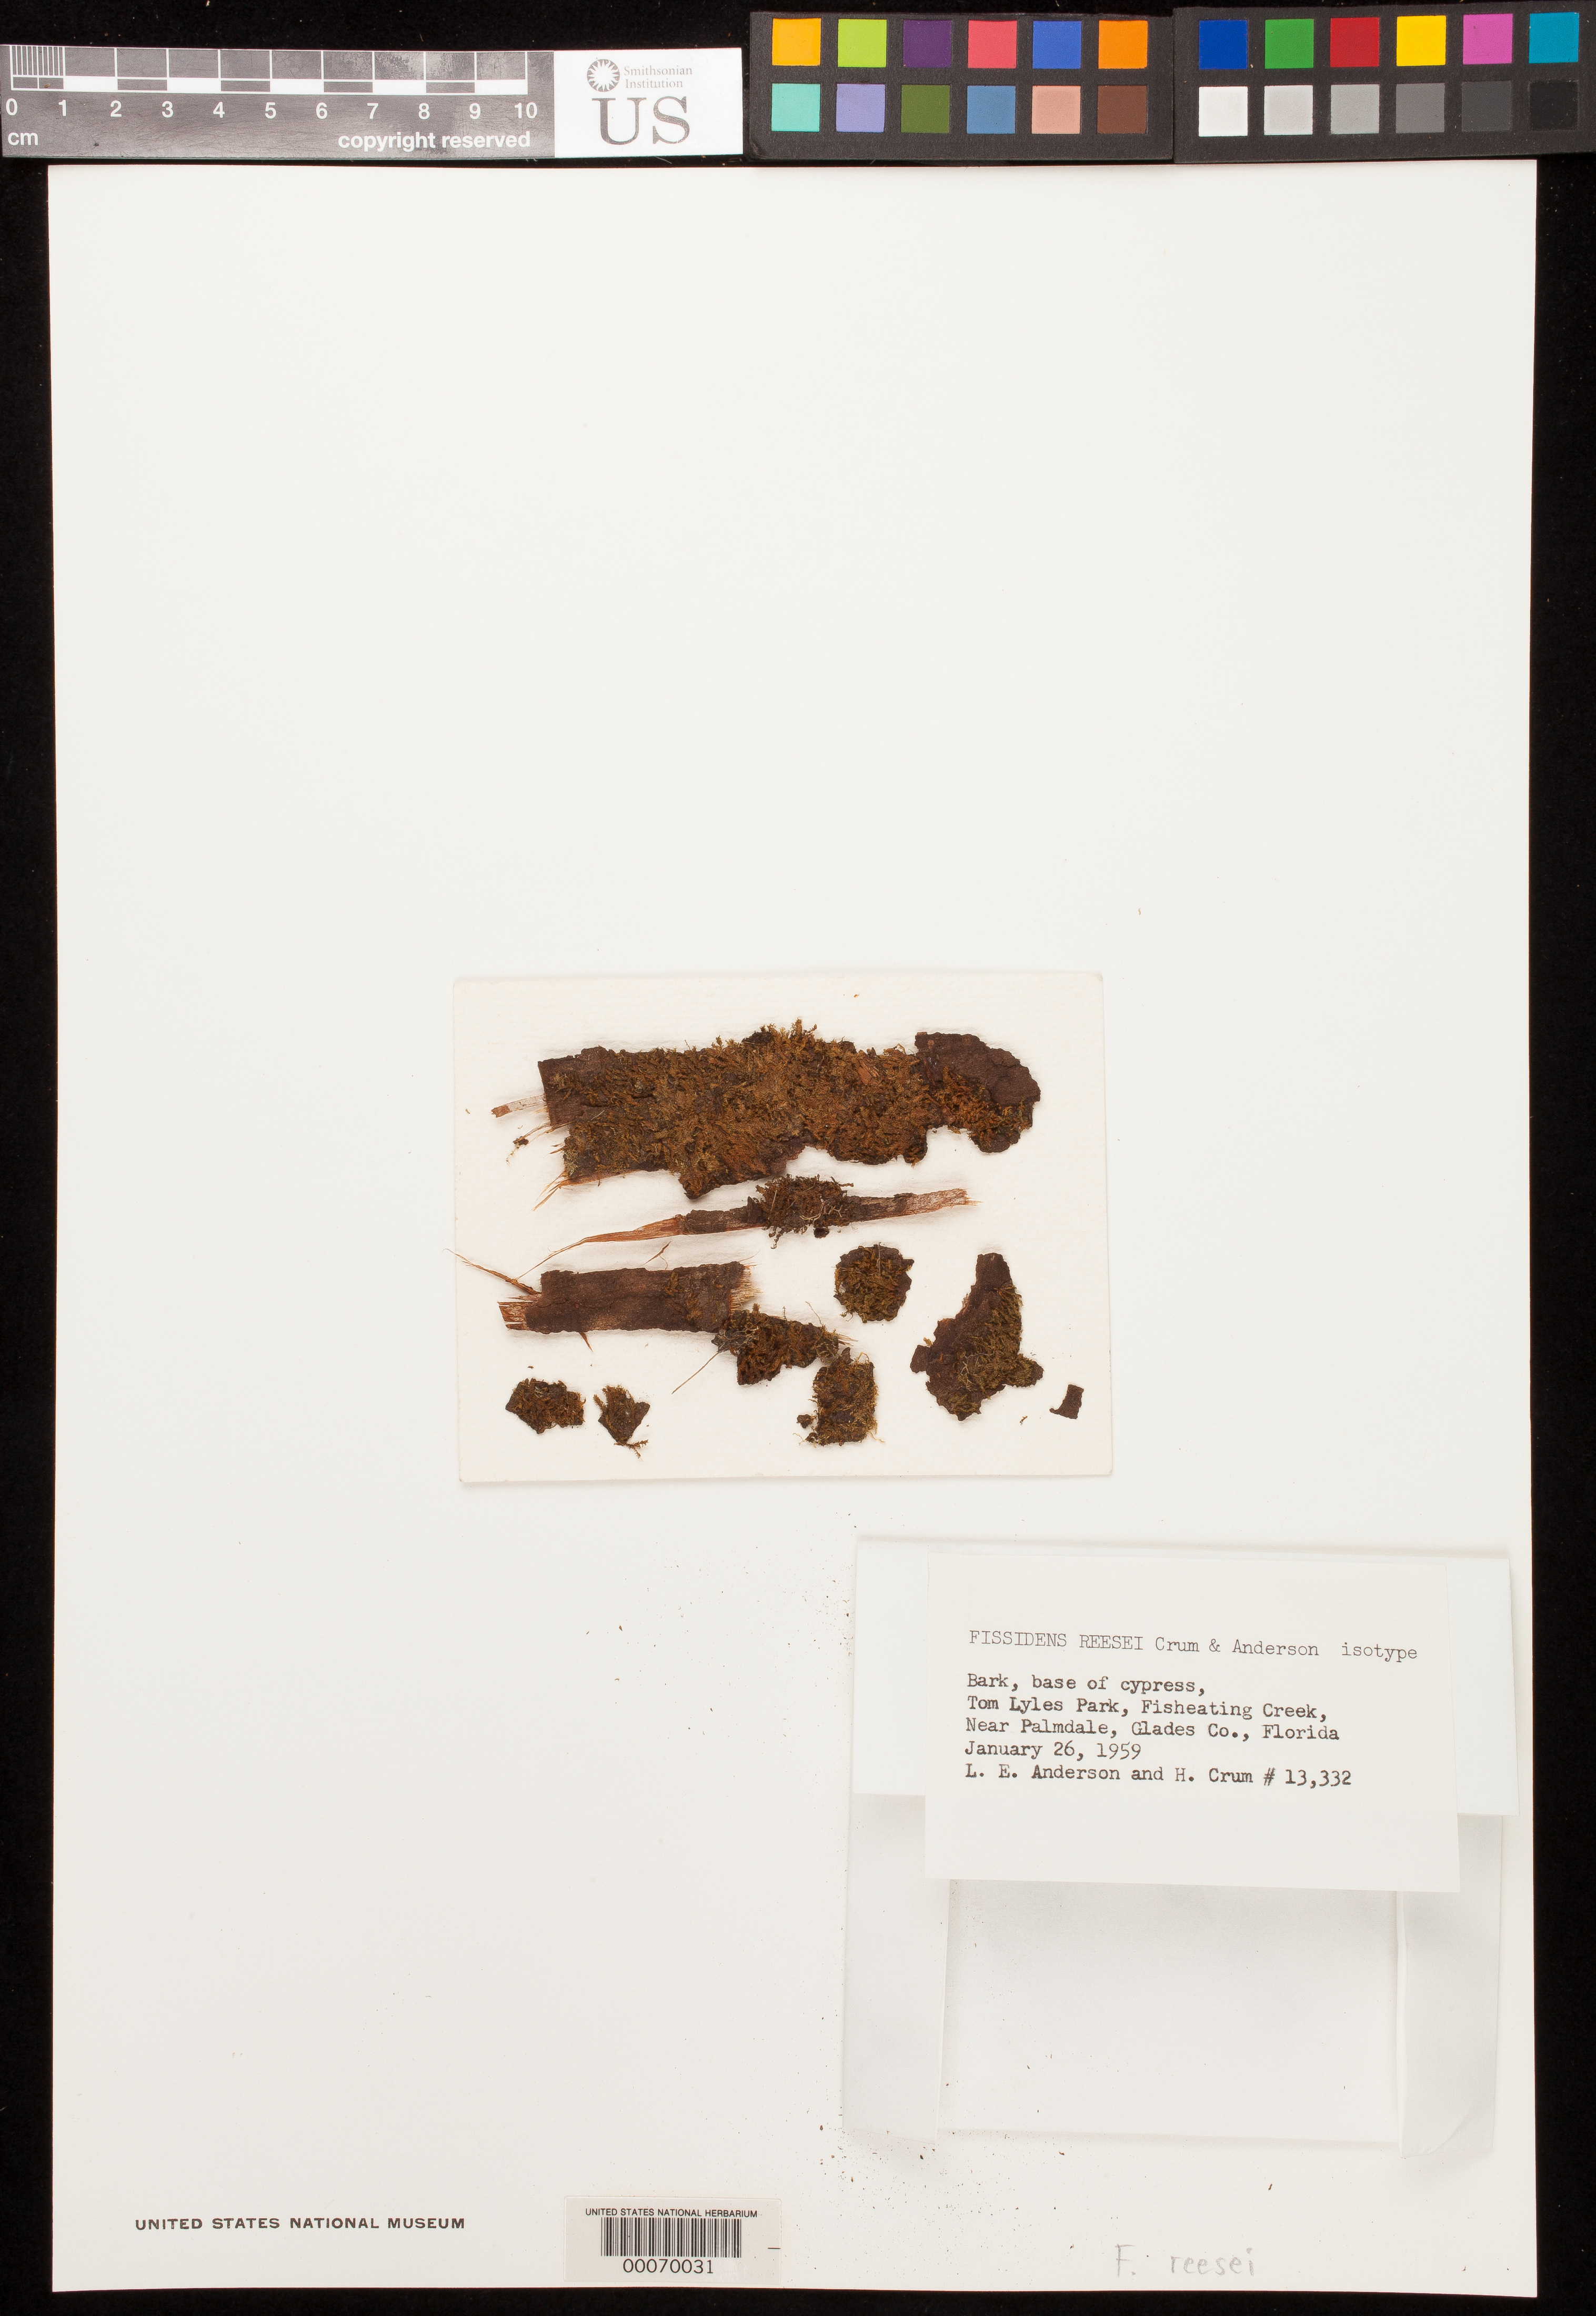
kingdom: Plantae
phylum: Bryophyta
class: Bryopsida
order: Dicranales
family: Fissidentaceae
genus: Fissidens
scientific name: Fissidens reesei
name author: H.A. Crum & L.E. Anderson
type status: Isotype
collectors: L. E. Anderson & H. A. Crum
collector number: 13332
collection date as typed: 26 Jan 1959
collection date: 1959-01-26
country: United States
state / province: Florida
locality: Glades, Tom Lyles Park.